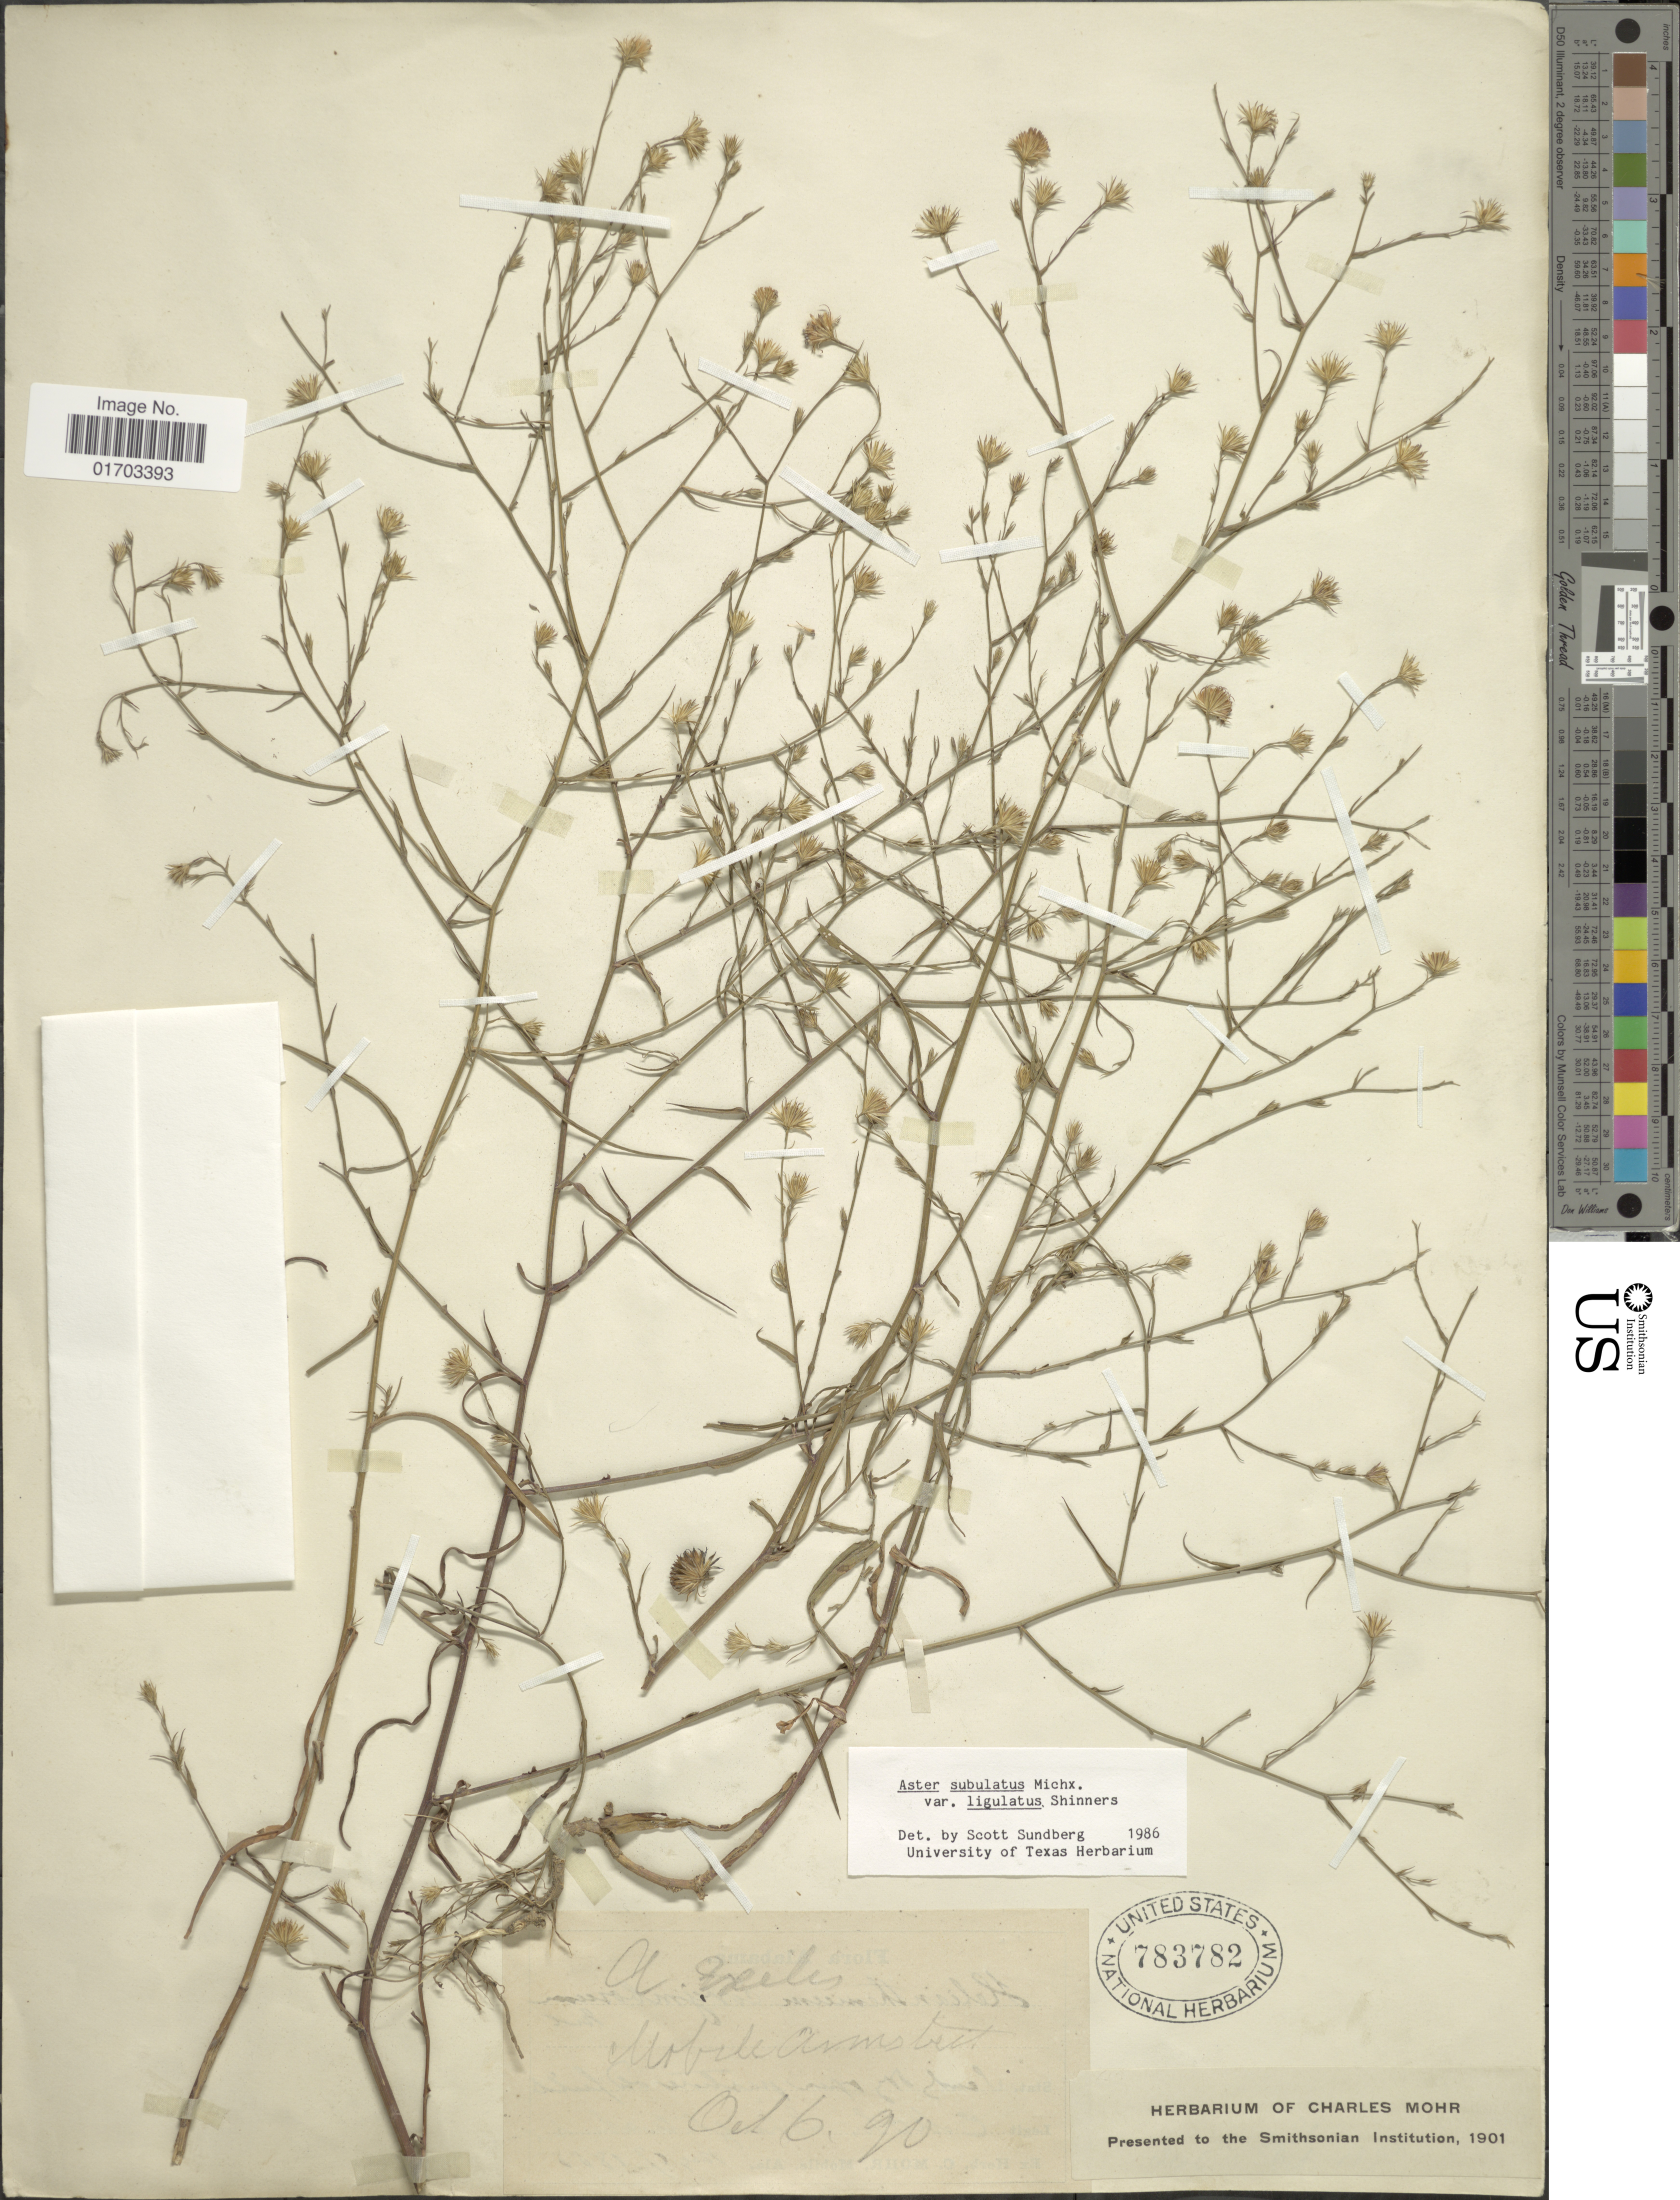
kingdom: Plantae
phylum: Tracheophyta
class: Magnoliopsida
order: Asterales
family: Asteraceae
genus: Symphyotrichum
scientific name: Symphyotrichum subulatum var. ligulatum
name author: (Shinners) S.D. Sundb.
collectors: ex herb. Charles Mohr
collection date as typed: Transcribed d/m/y: 6/10/90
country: United States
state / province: Alabama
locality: Mobile arms tech.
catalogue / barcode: US 783782